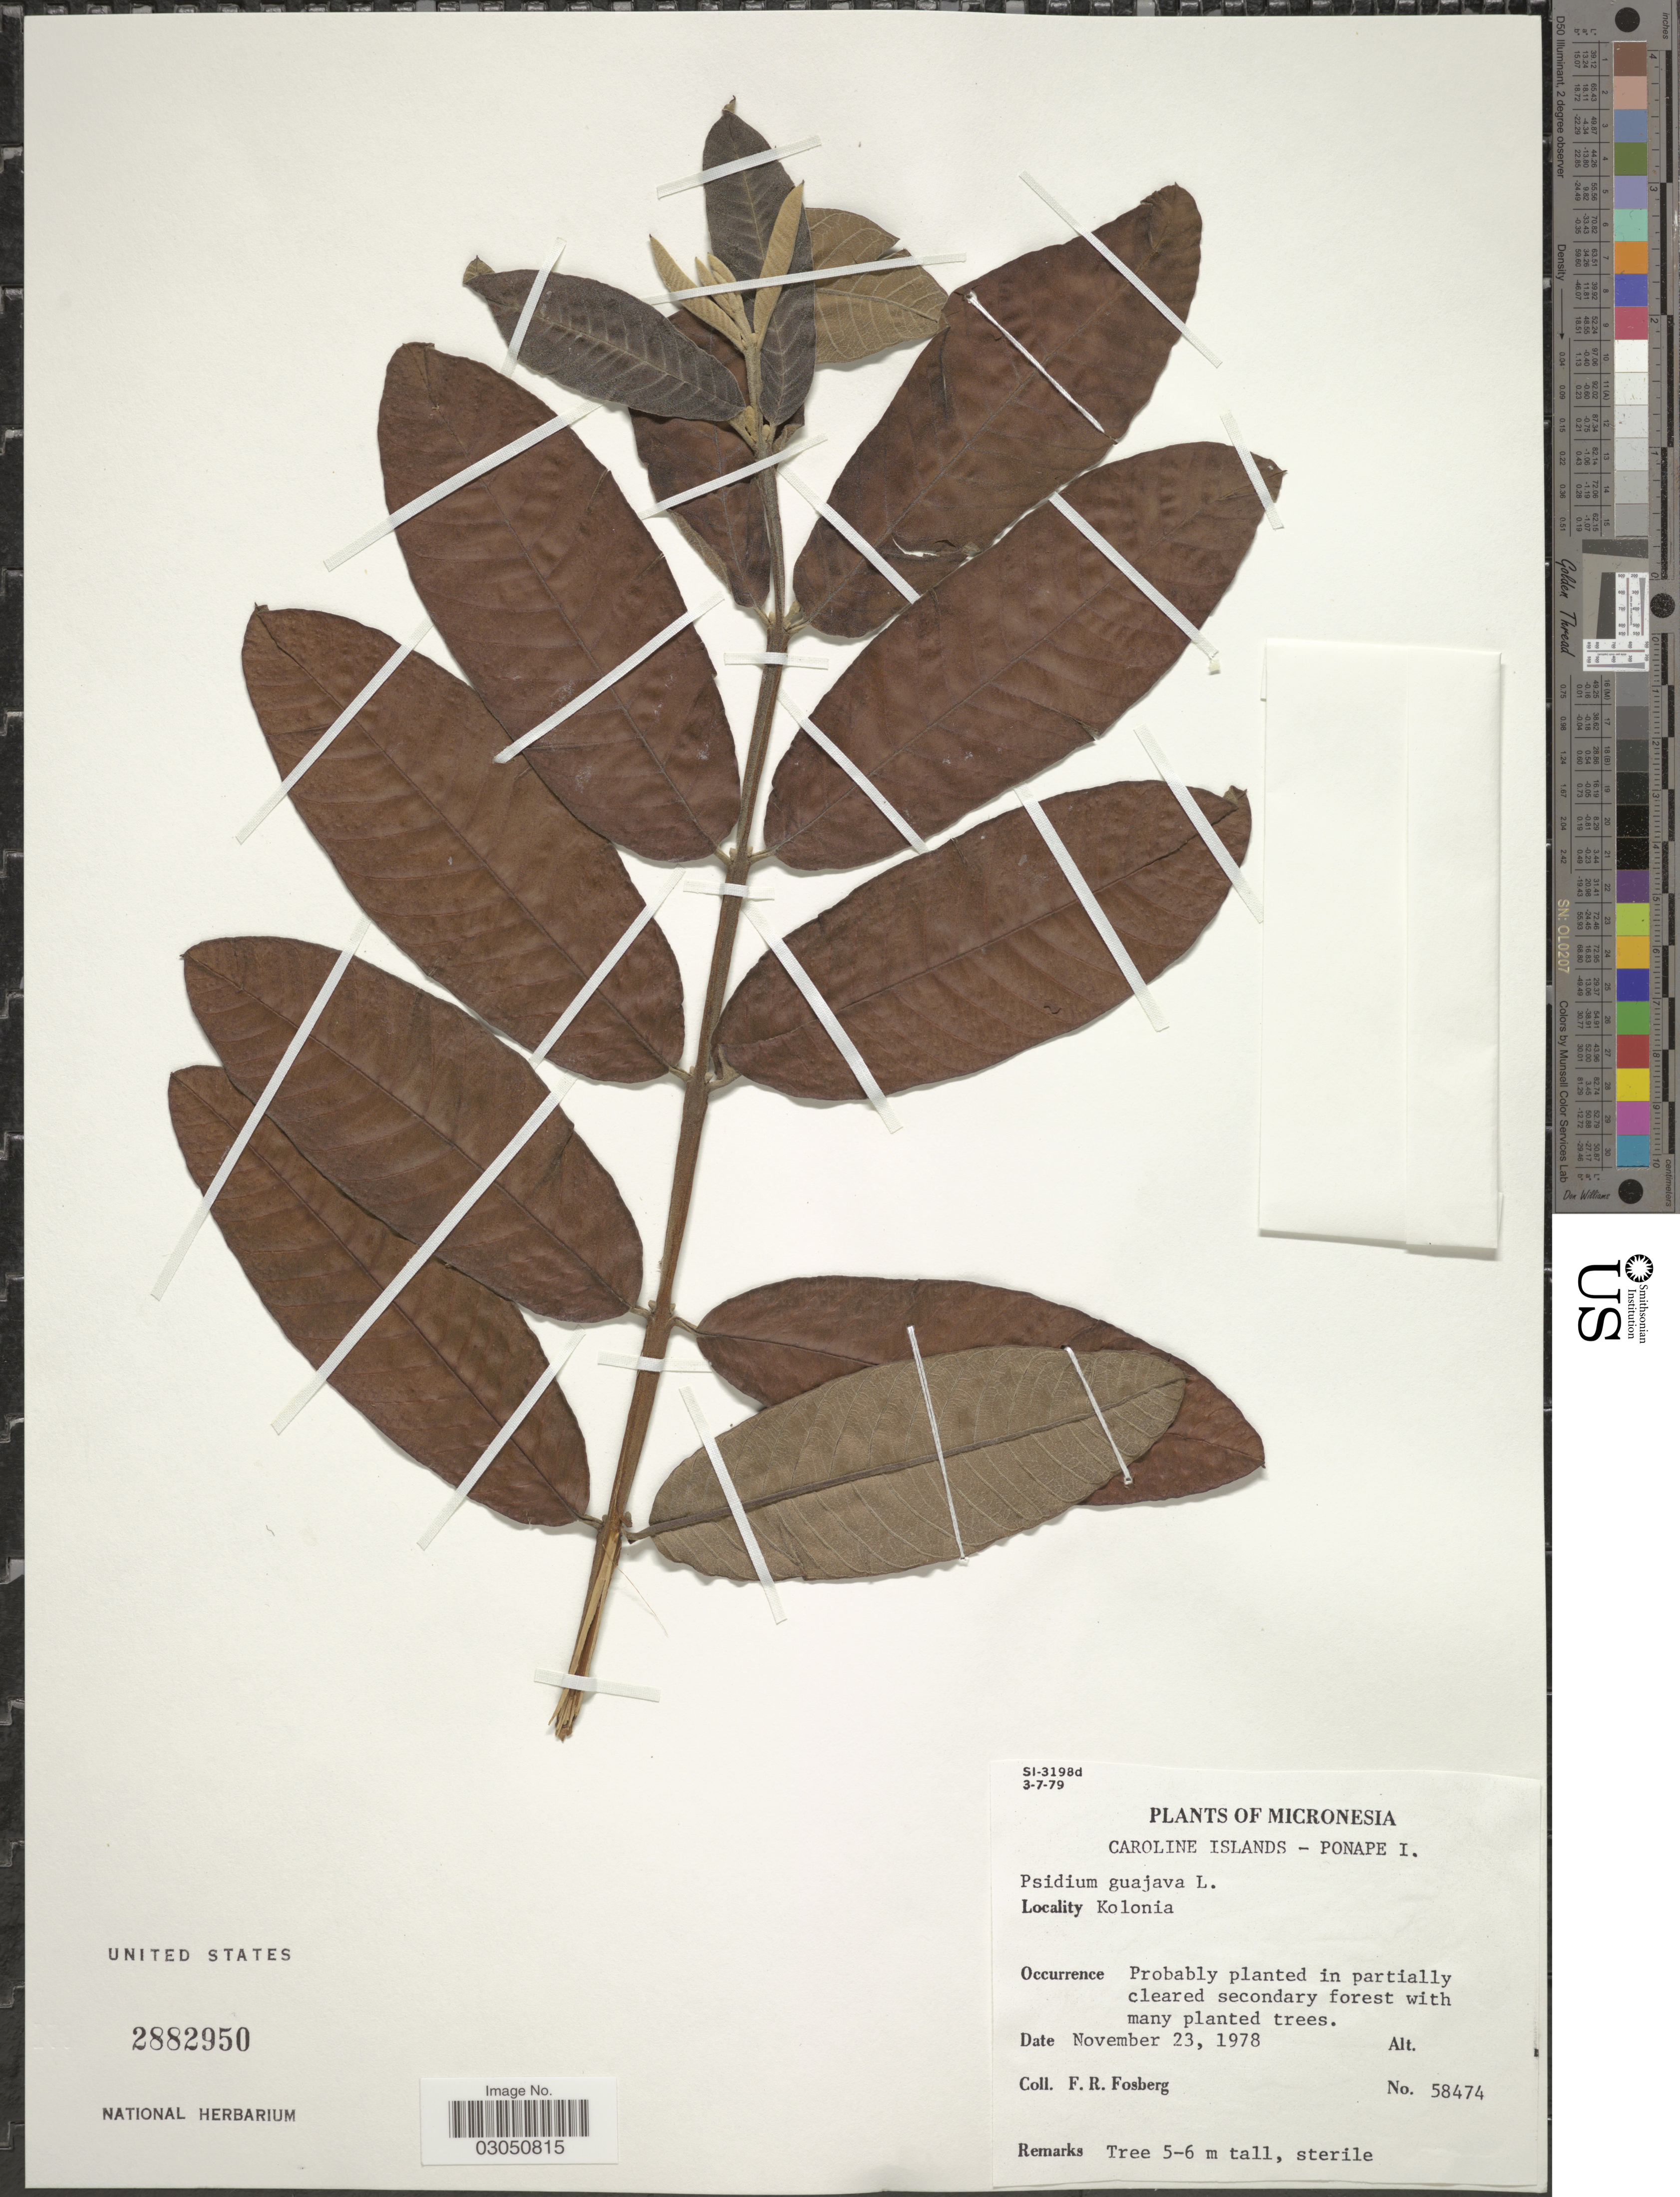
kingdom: Plantae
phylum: Tracheophyta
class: Magnoliopsida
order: Myrtales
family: Myrtaceae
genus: Psidium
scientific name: Psidium guajava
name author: L.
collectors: F. R. Fosberg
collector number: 58474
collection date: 1978-11-23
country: Micronesia, Federated States of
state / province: Pohnpei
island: Pohnpei [Ponape]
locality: Caroline Islands - Ponape I. Kolonia.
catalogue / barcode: US 2882950